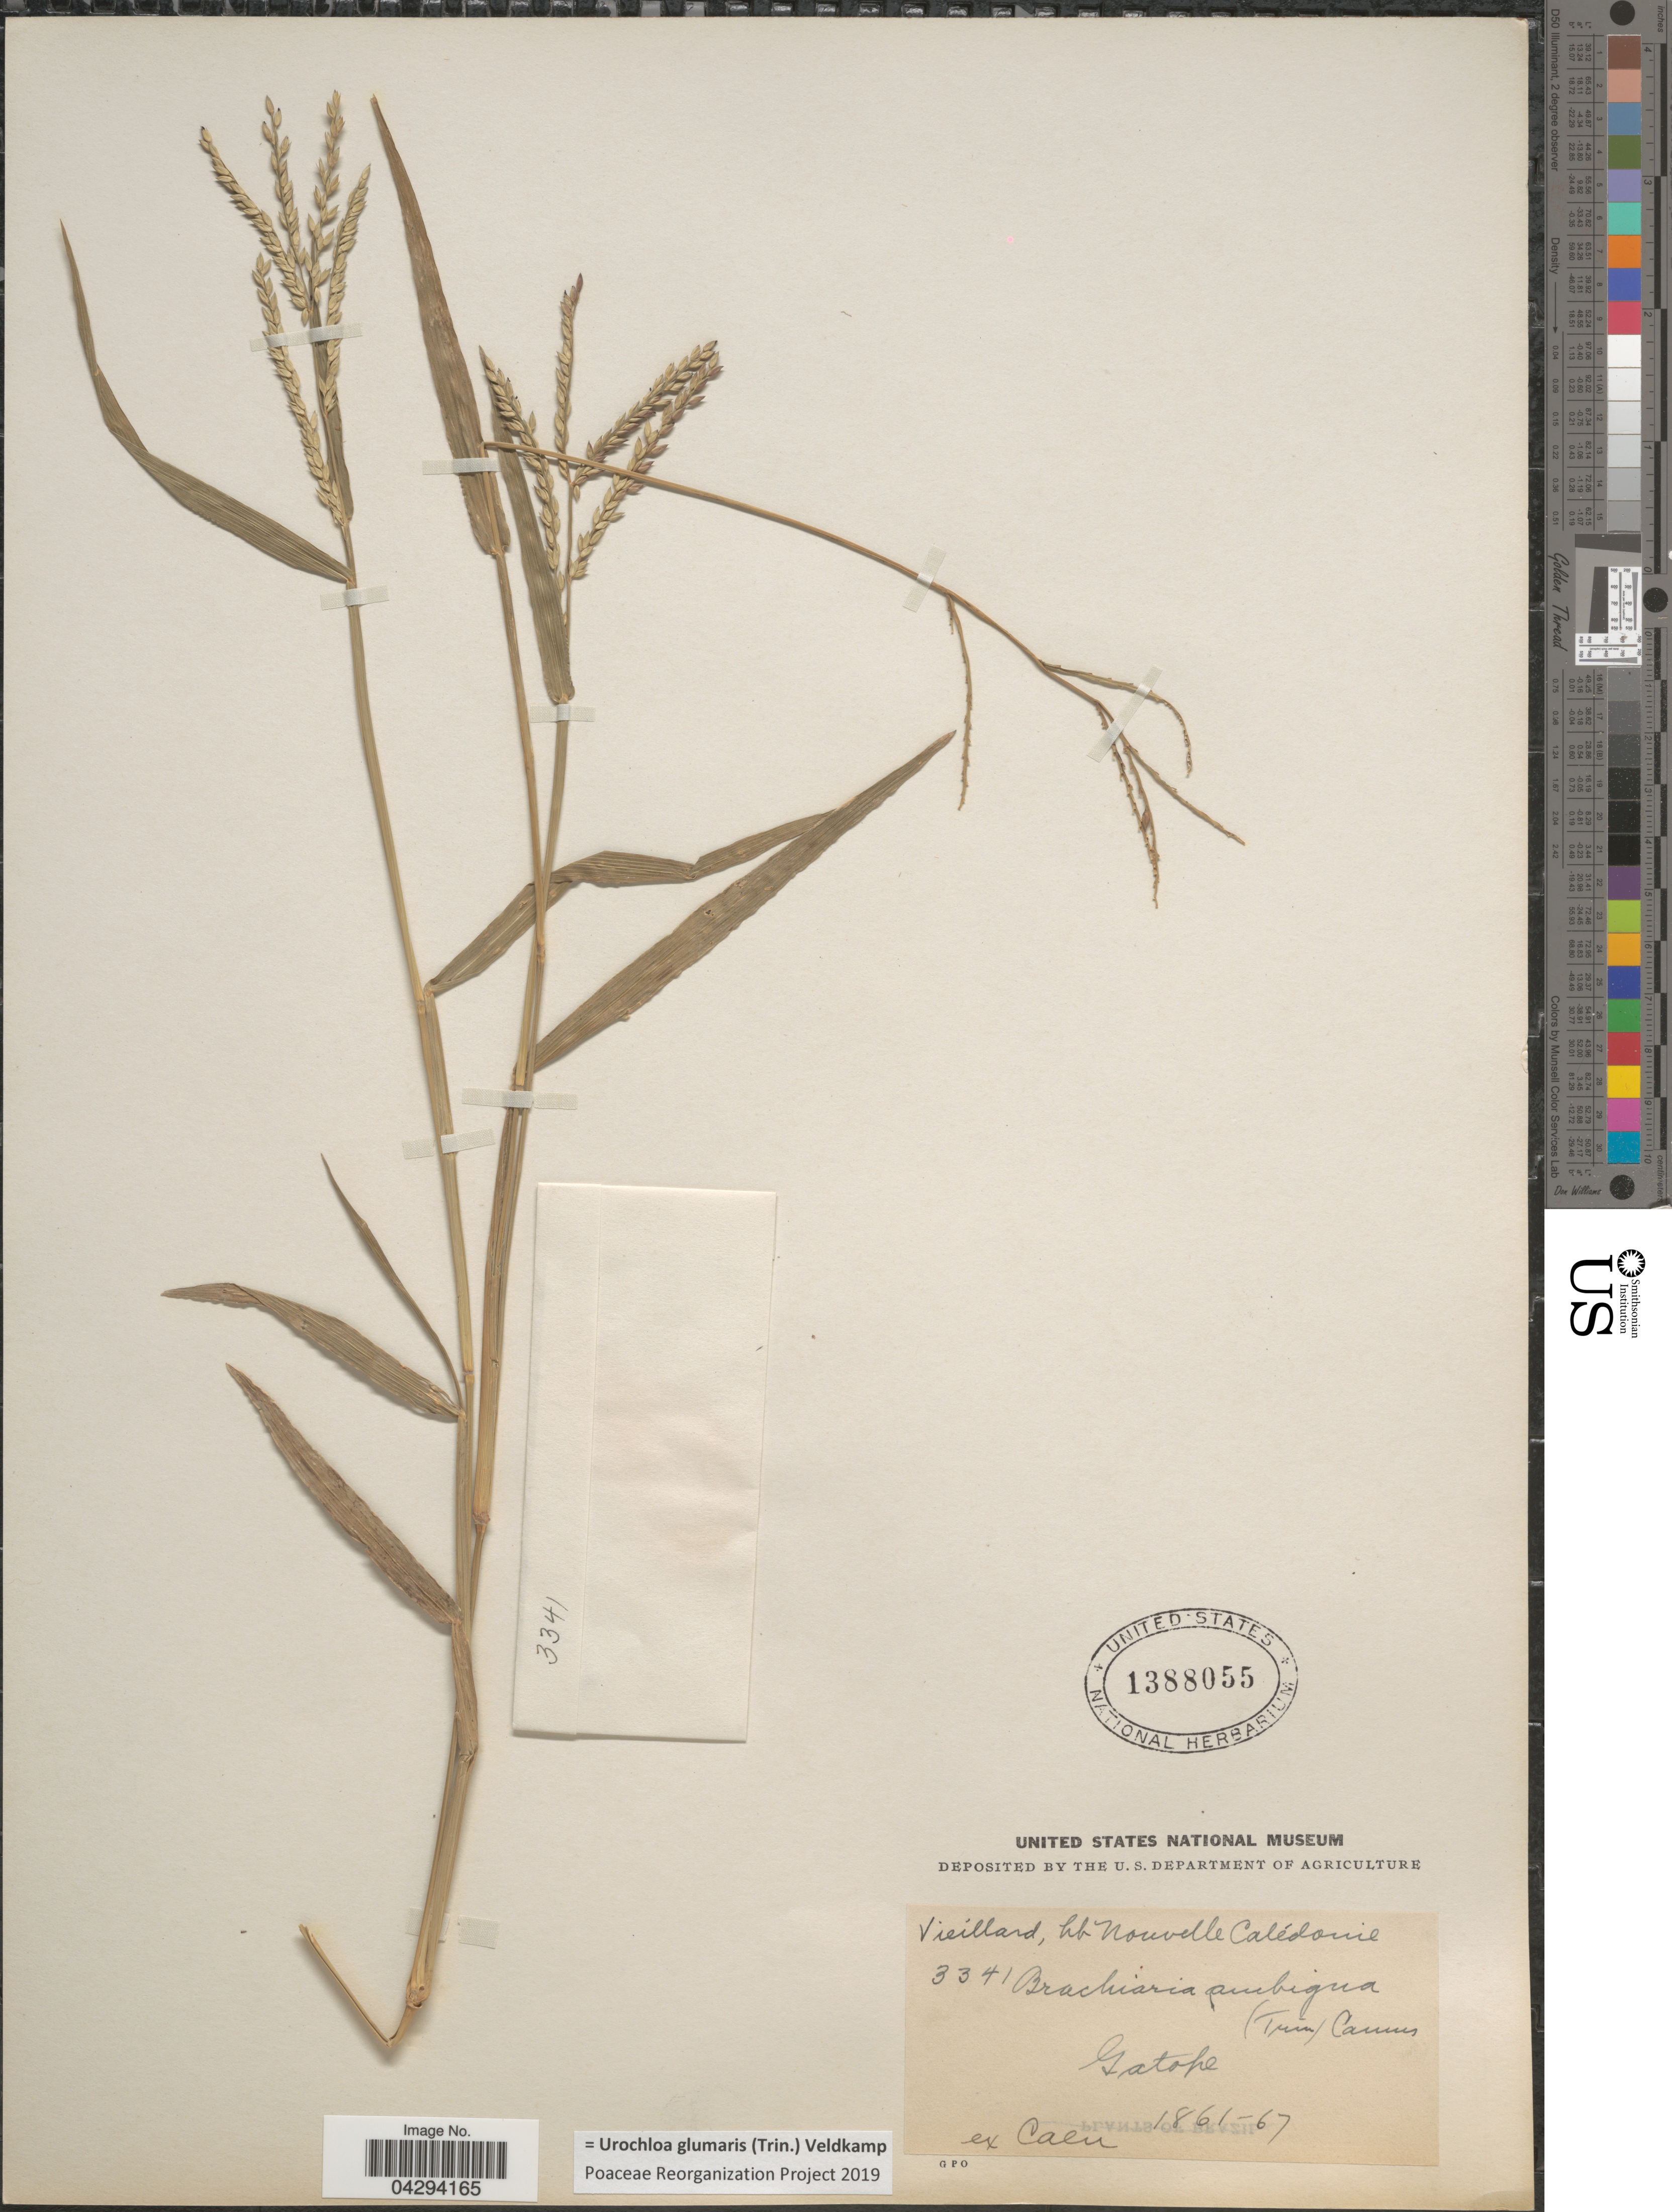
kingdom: Plantae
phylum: Tracheophyta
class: Liliopsida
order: Poales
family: Poaceae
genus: Urochloa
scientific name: Urochloa glumaris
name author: (Trin.) Veldkamp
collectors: ex herb. Vieillard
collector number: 3341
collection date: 1861/1867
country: New Caledonia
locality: Nouvelle Calédonie. Gatope.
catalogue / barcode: US 1388055